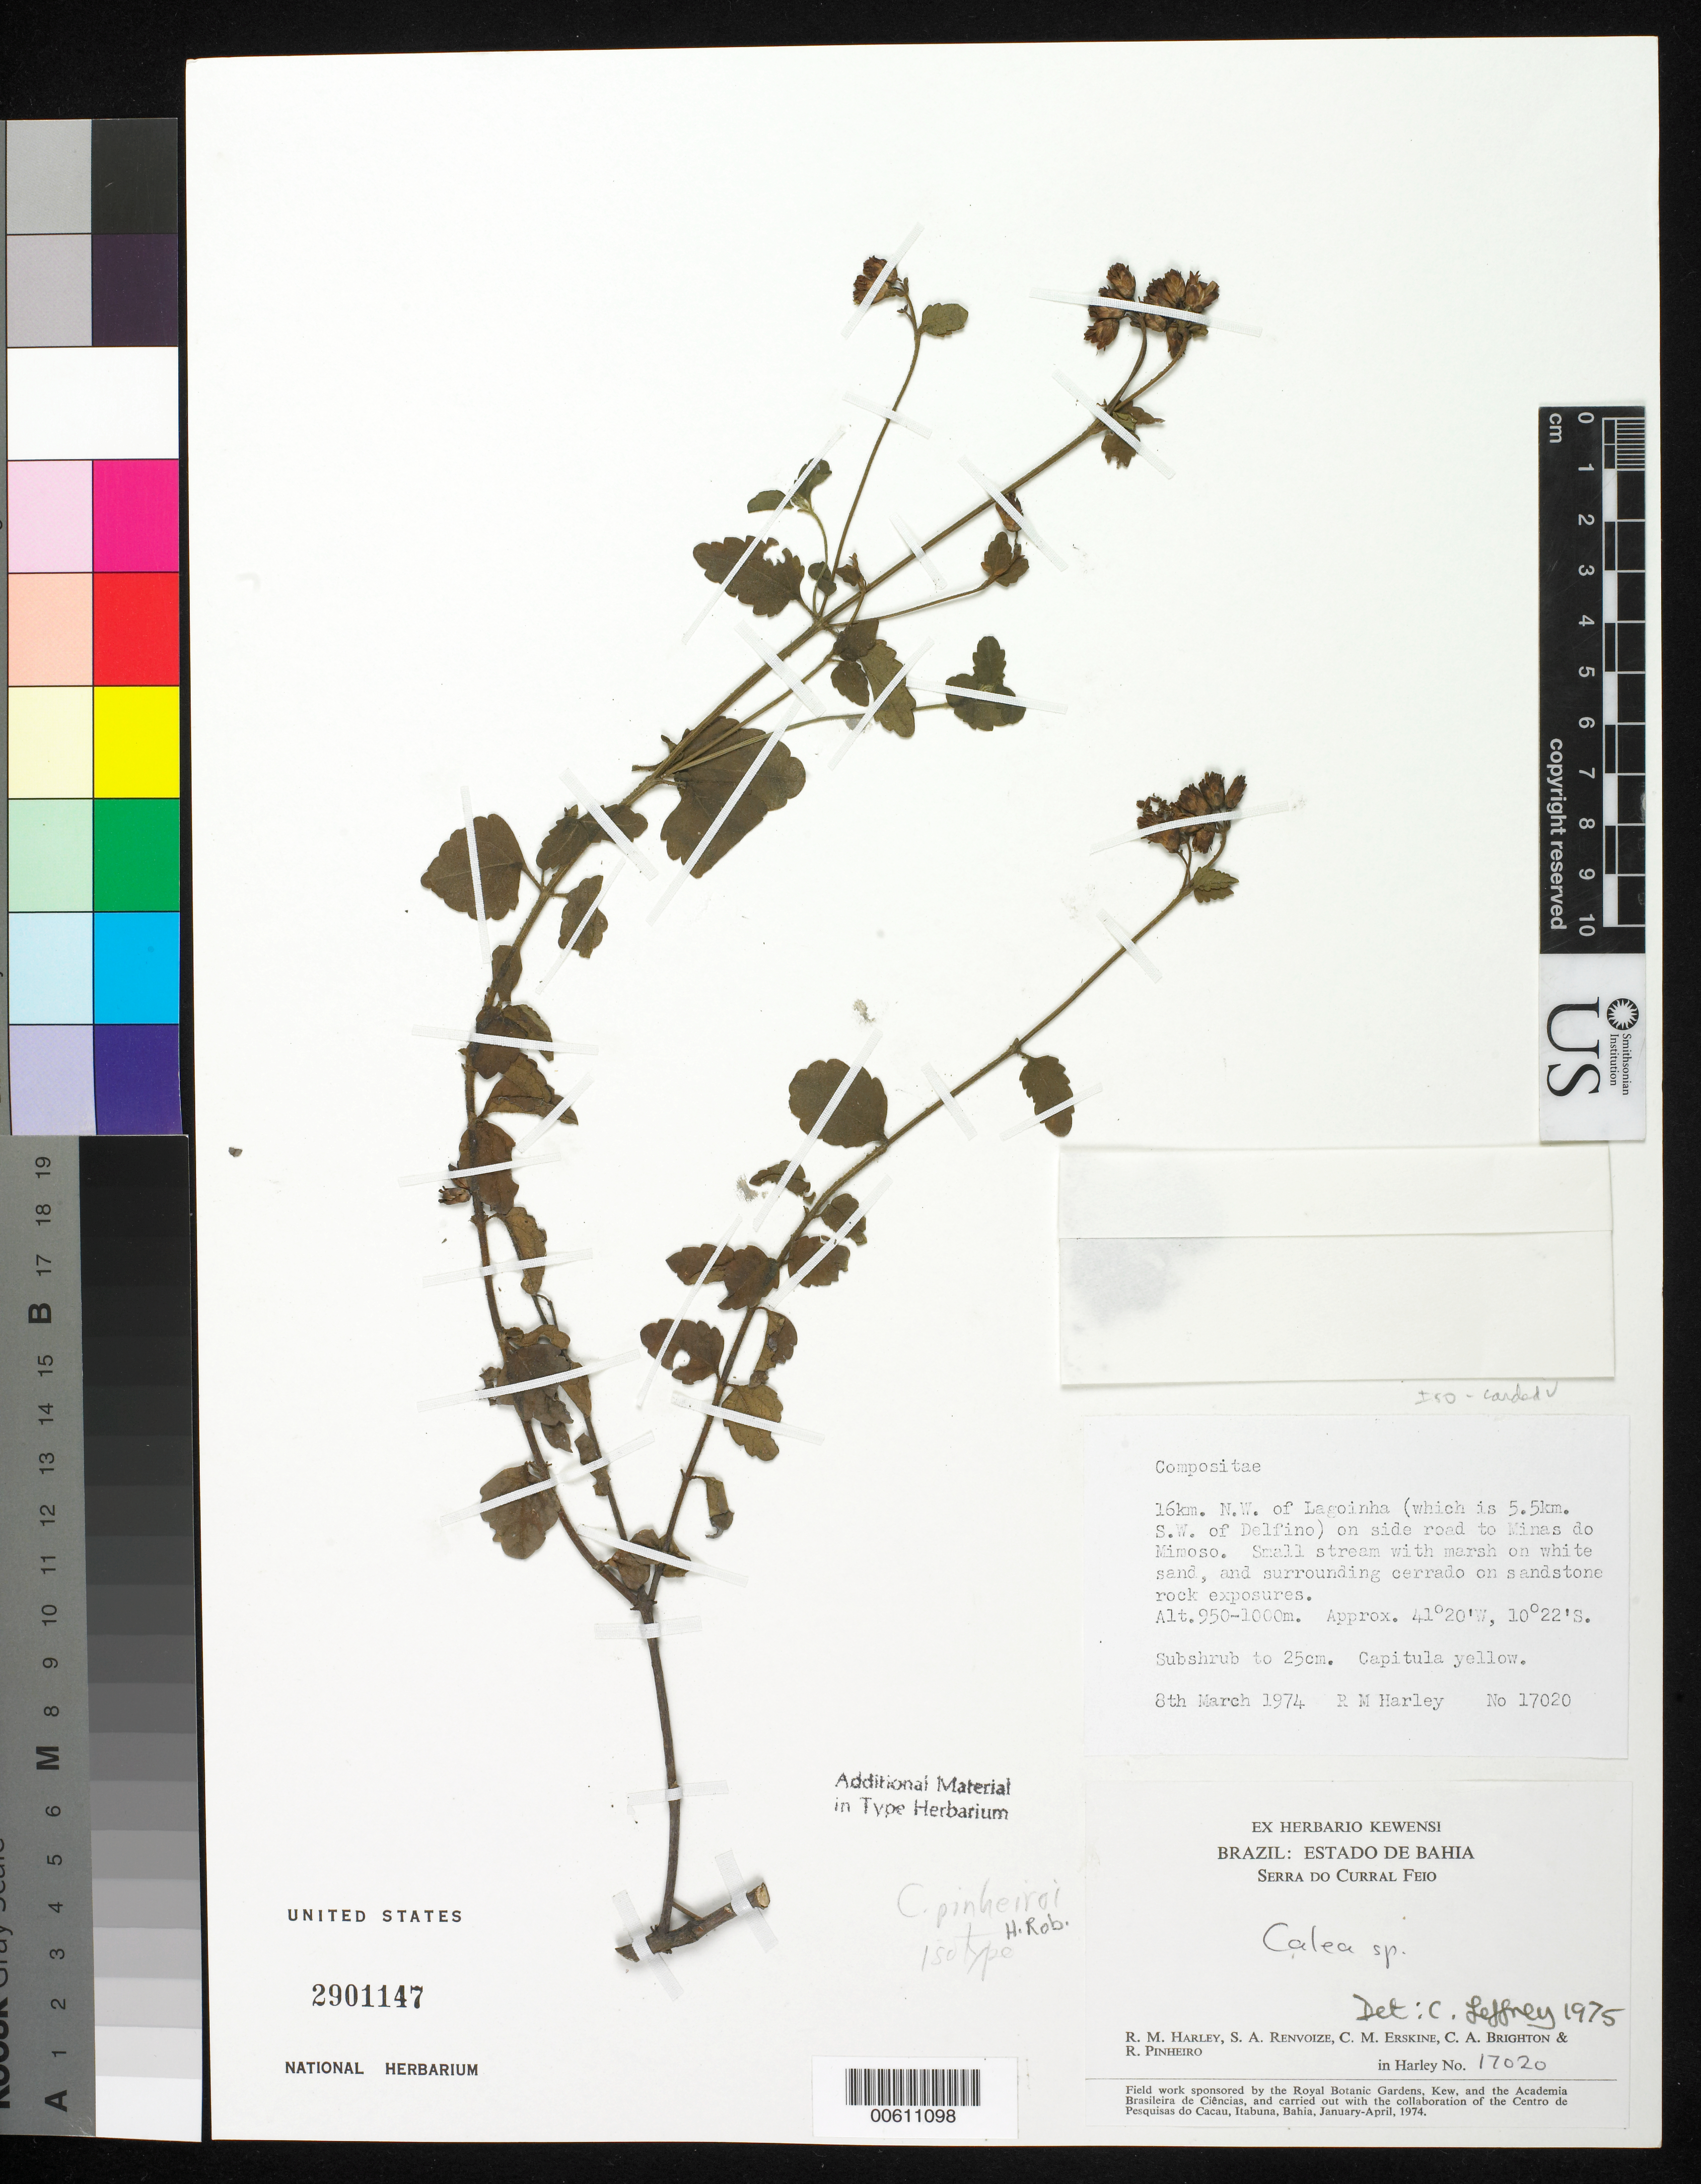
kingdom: Plantae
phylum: Tracheophyta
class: Magnoliopsida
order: Asterales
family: Asteraceae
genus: Calea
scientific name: Calea pinheiroi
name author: H. Rob.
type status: Isotype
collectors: R. M. Harley, S. A. Renvoize, C. Erskine, C. Brighton & R. S. Pinheiro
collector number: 17020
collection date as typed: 08 Mar 1974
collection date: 1974-03-08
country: Brazil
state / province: Bahia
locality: NW of Lagoinha, road to Minas do Minoso.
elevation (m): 950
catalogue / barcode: US 2901147